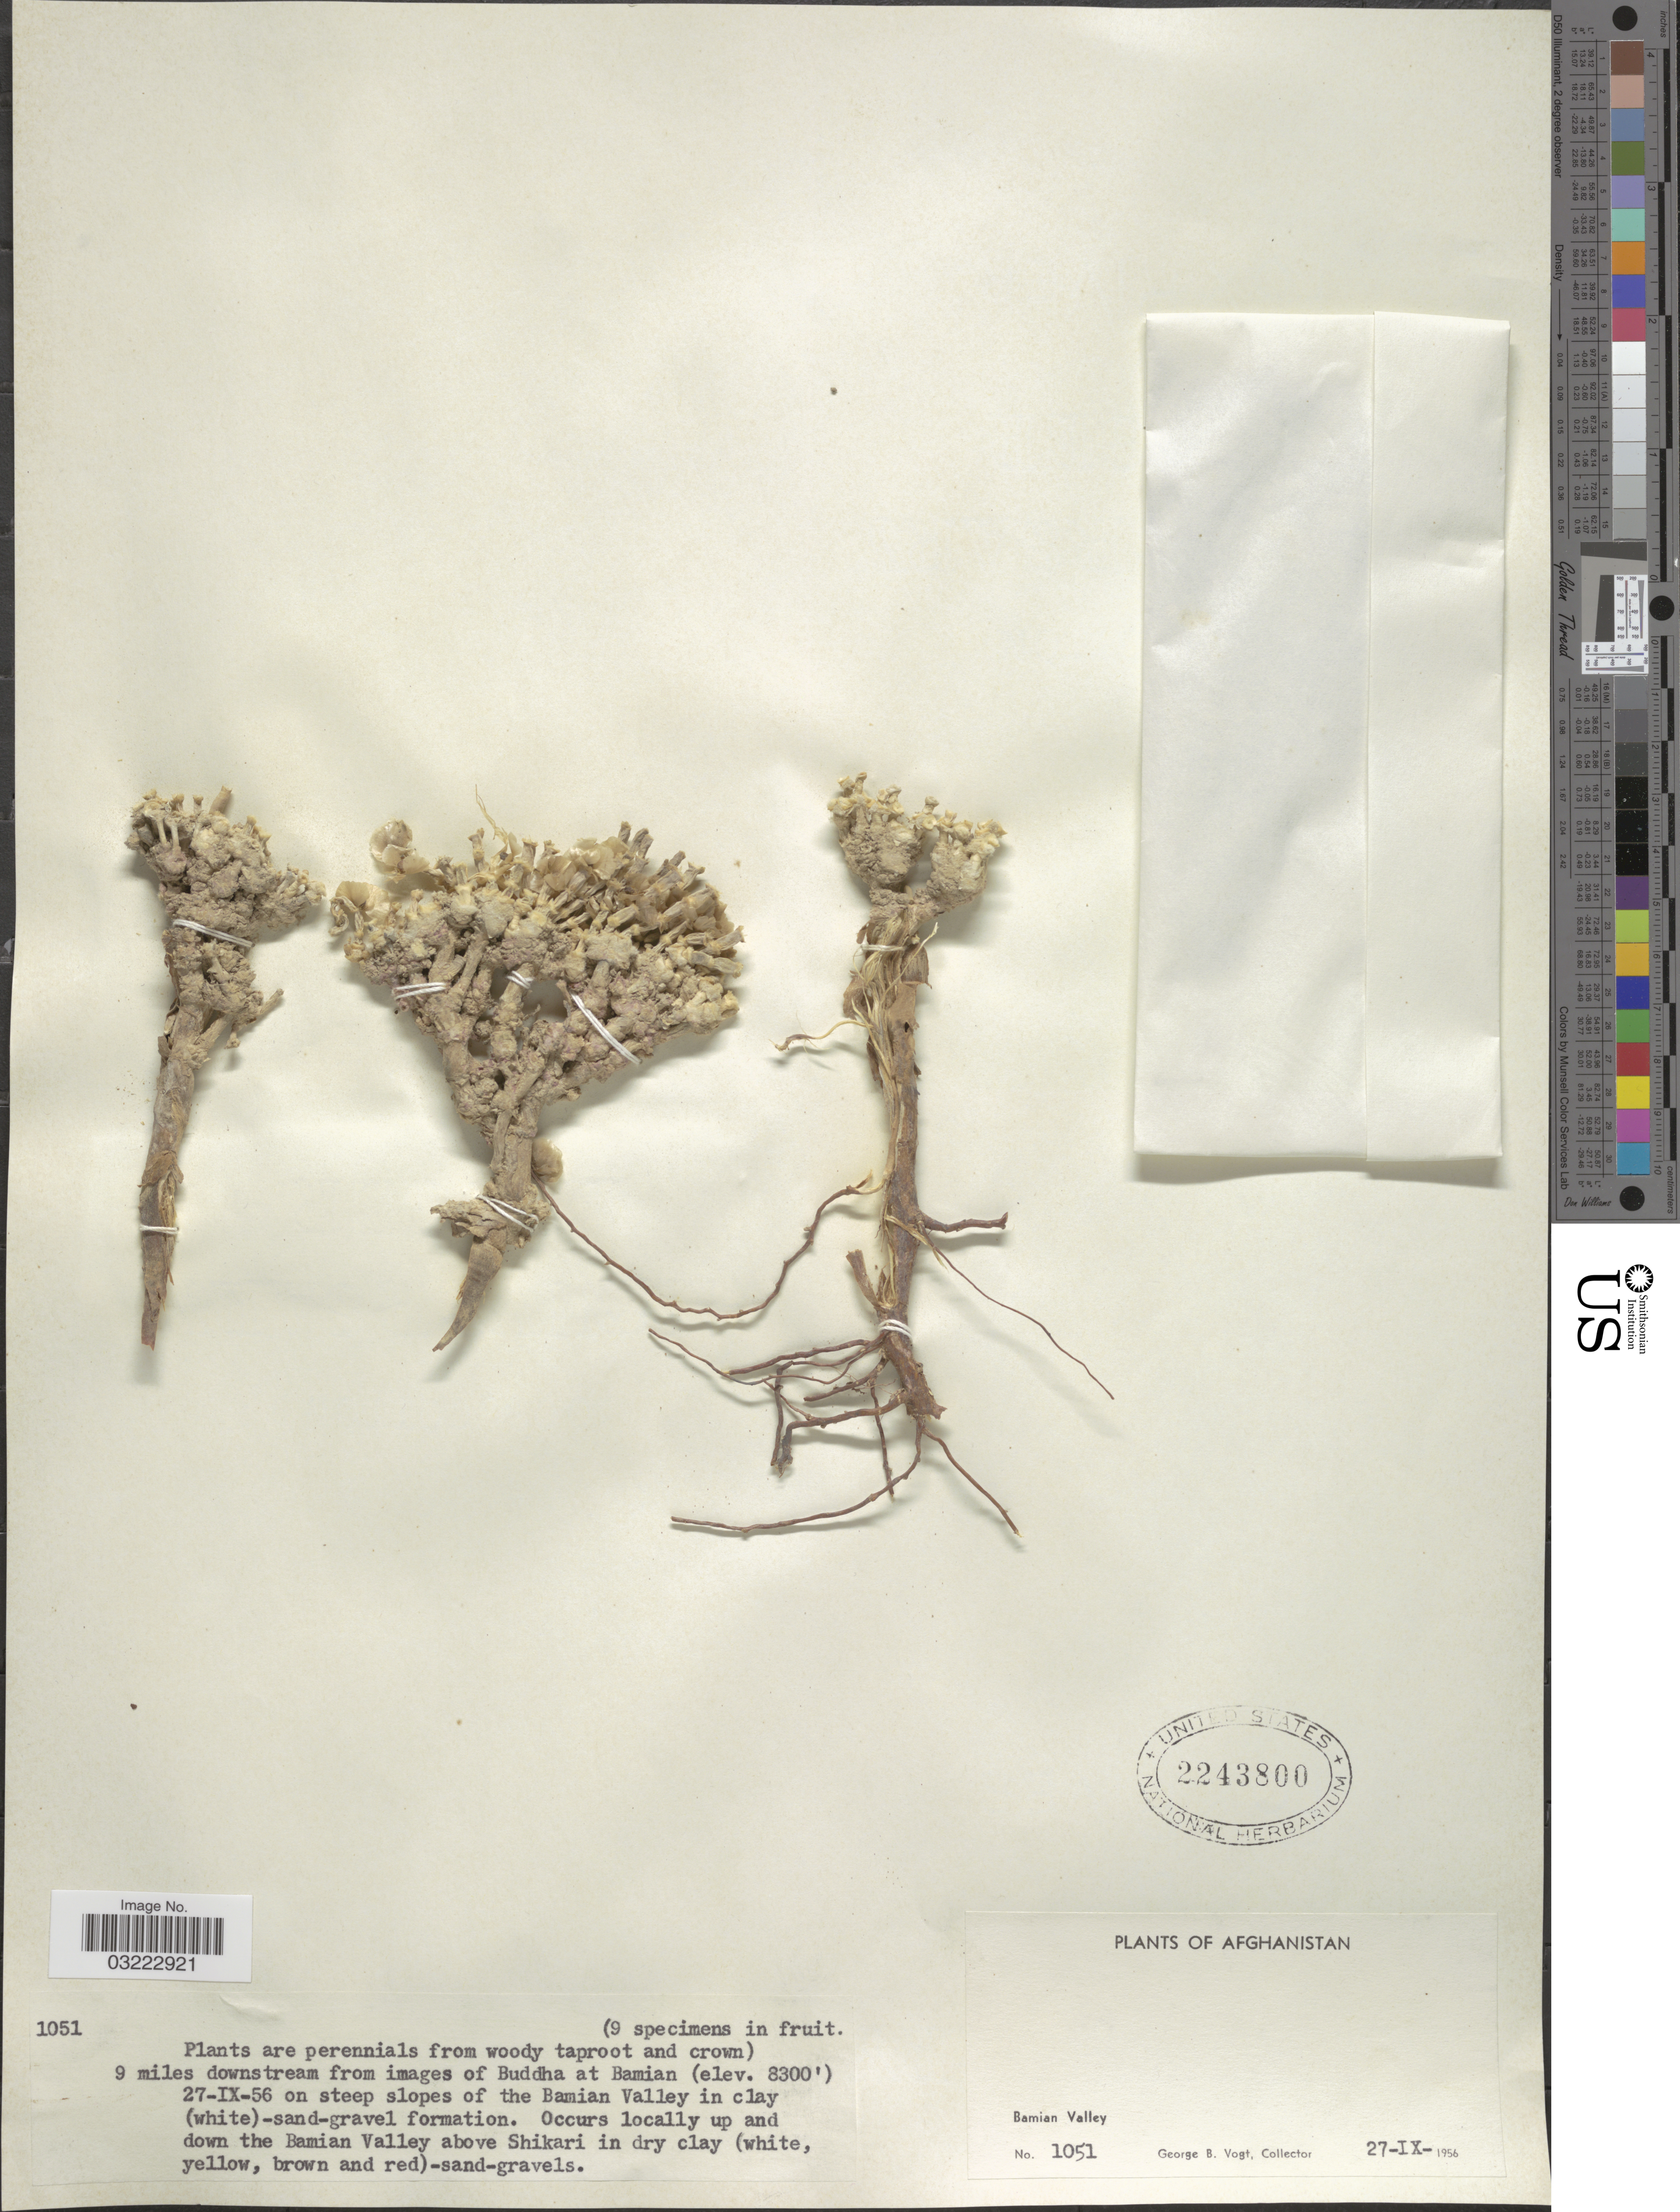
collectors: G. B. Vogt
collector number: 1051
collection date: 1956-09-27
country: Afghanistan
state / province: Bamian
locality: Bamian Valley. 9 miles downstream from images of Buddha at Bamian. On steep slopes of the Bamian Valley. Down the Bamian Valley above Shikari.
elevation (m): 2530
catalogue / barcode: US 2243800